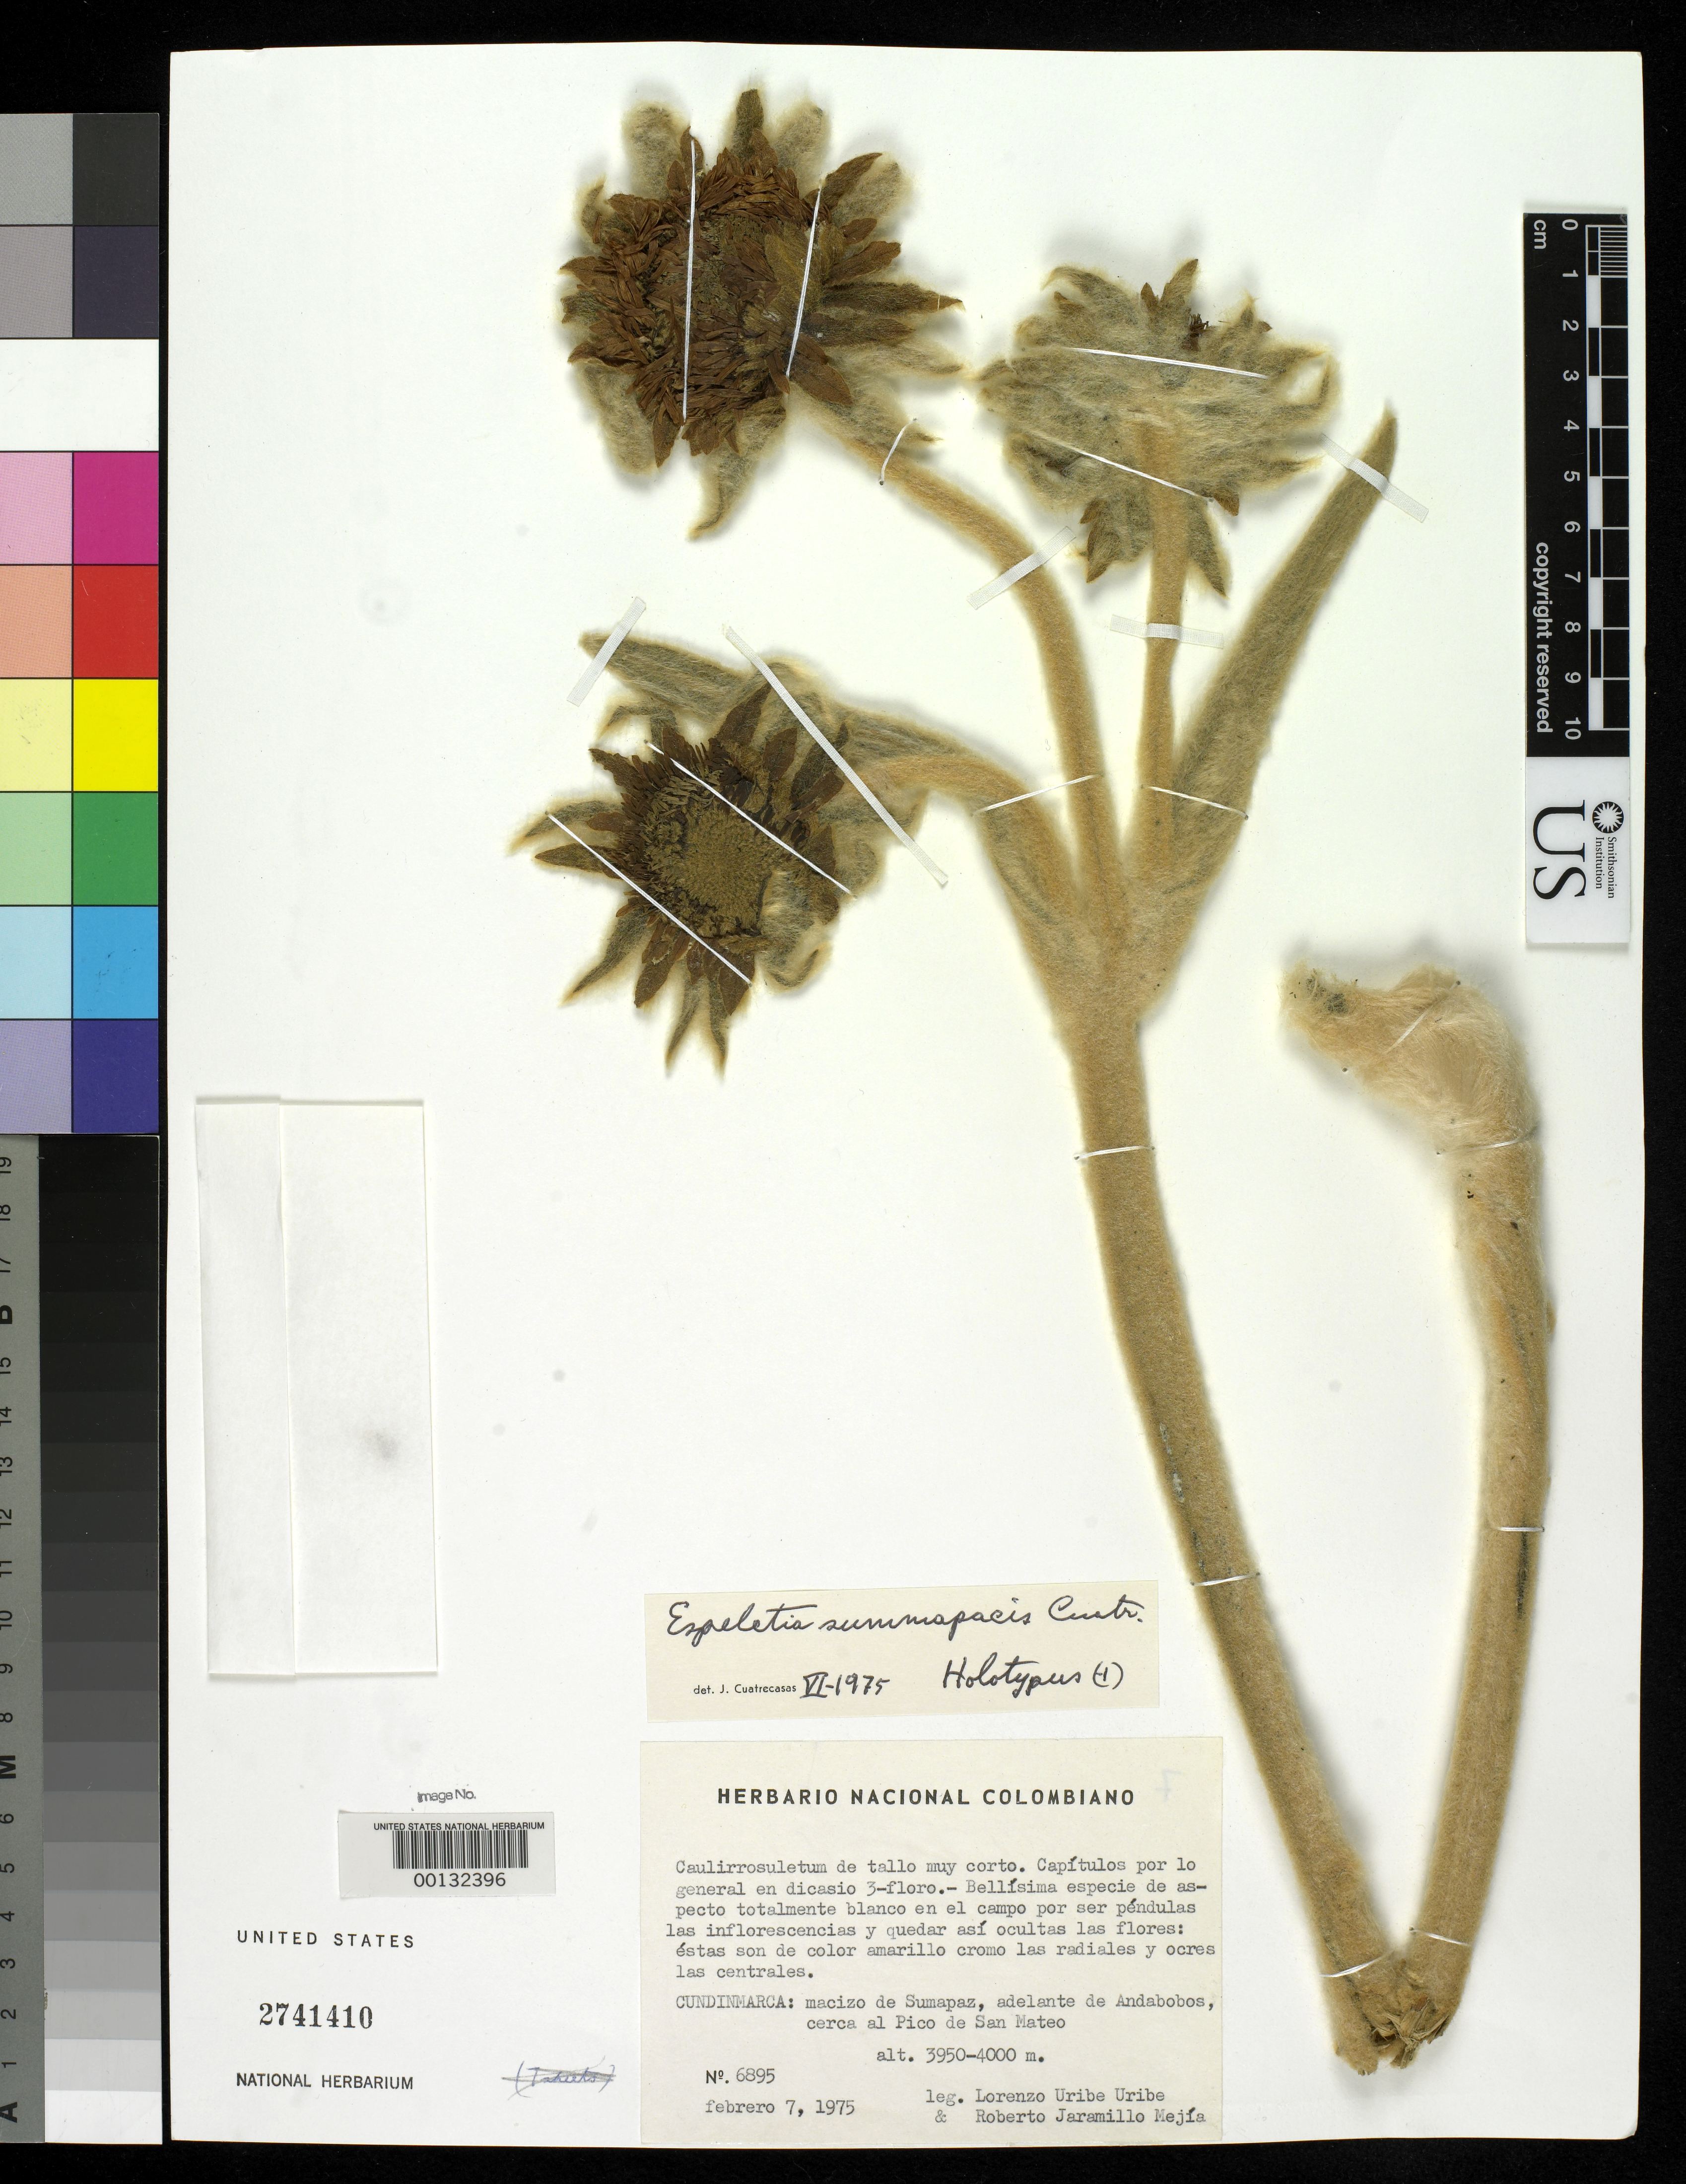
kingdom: Plantae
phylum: Tracheophyta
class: Magnoliopsida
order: Asterales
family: Asteraceae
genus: Espeletia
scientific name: Espeletia summapacis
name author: Cuatrec.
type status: Holotype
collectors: L. Uribe & R. Jaramillo M.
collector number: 6895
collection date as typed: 07 Feb 1975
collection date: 1975-02-07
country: Colombia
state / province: Cundinamarca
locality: Macizo de Sumapaz, Adelante de Andabobos, Cerca al Pico de San Mateo. [Macizo de Sumapaz, in front of Andabobos, near Pico de San Mateo.]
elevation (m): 3950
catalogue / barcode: US 2741410